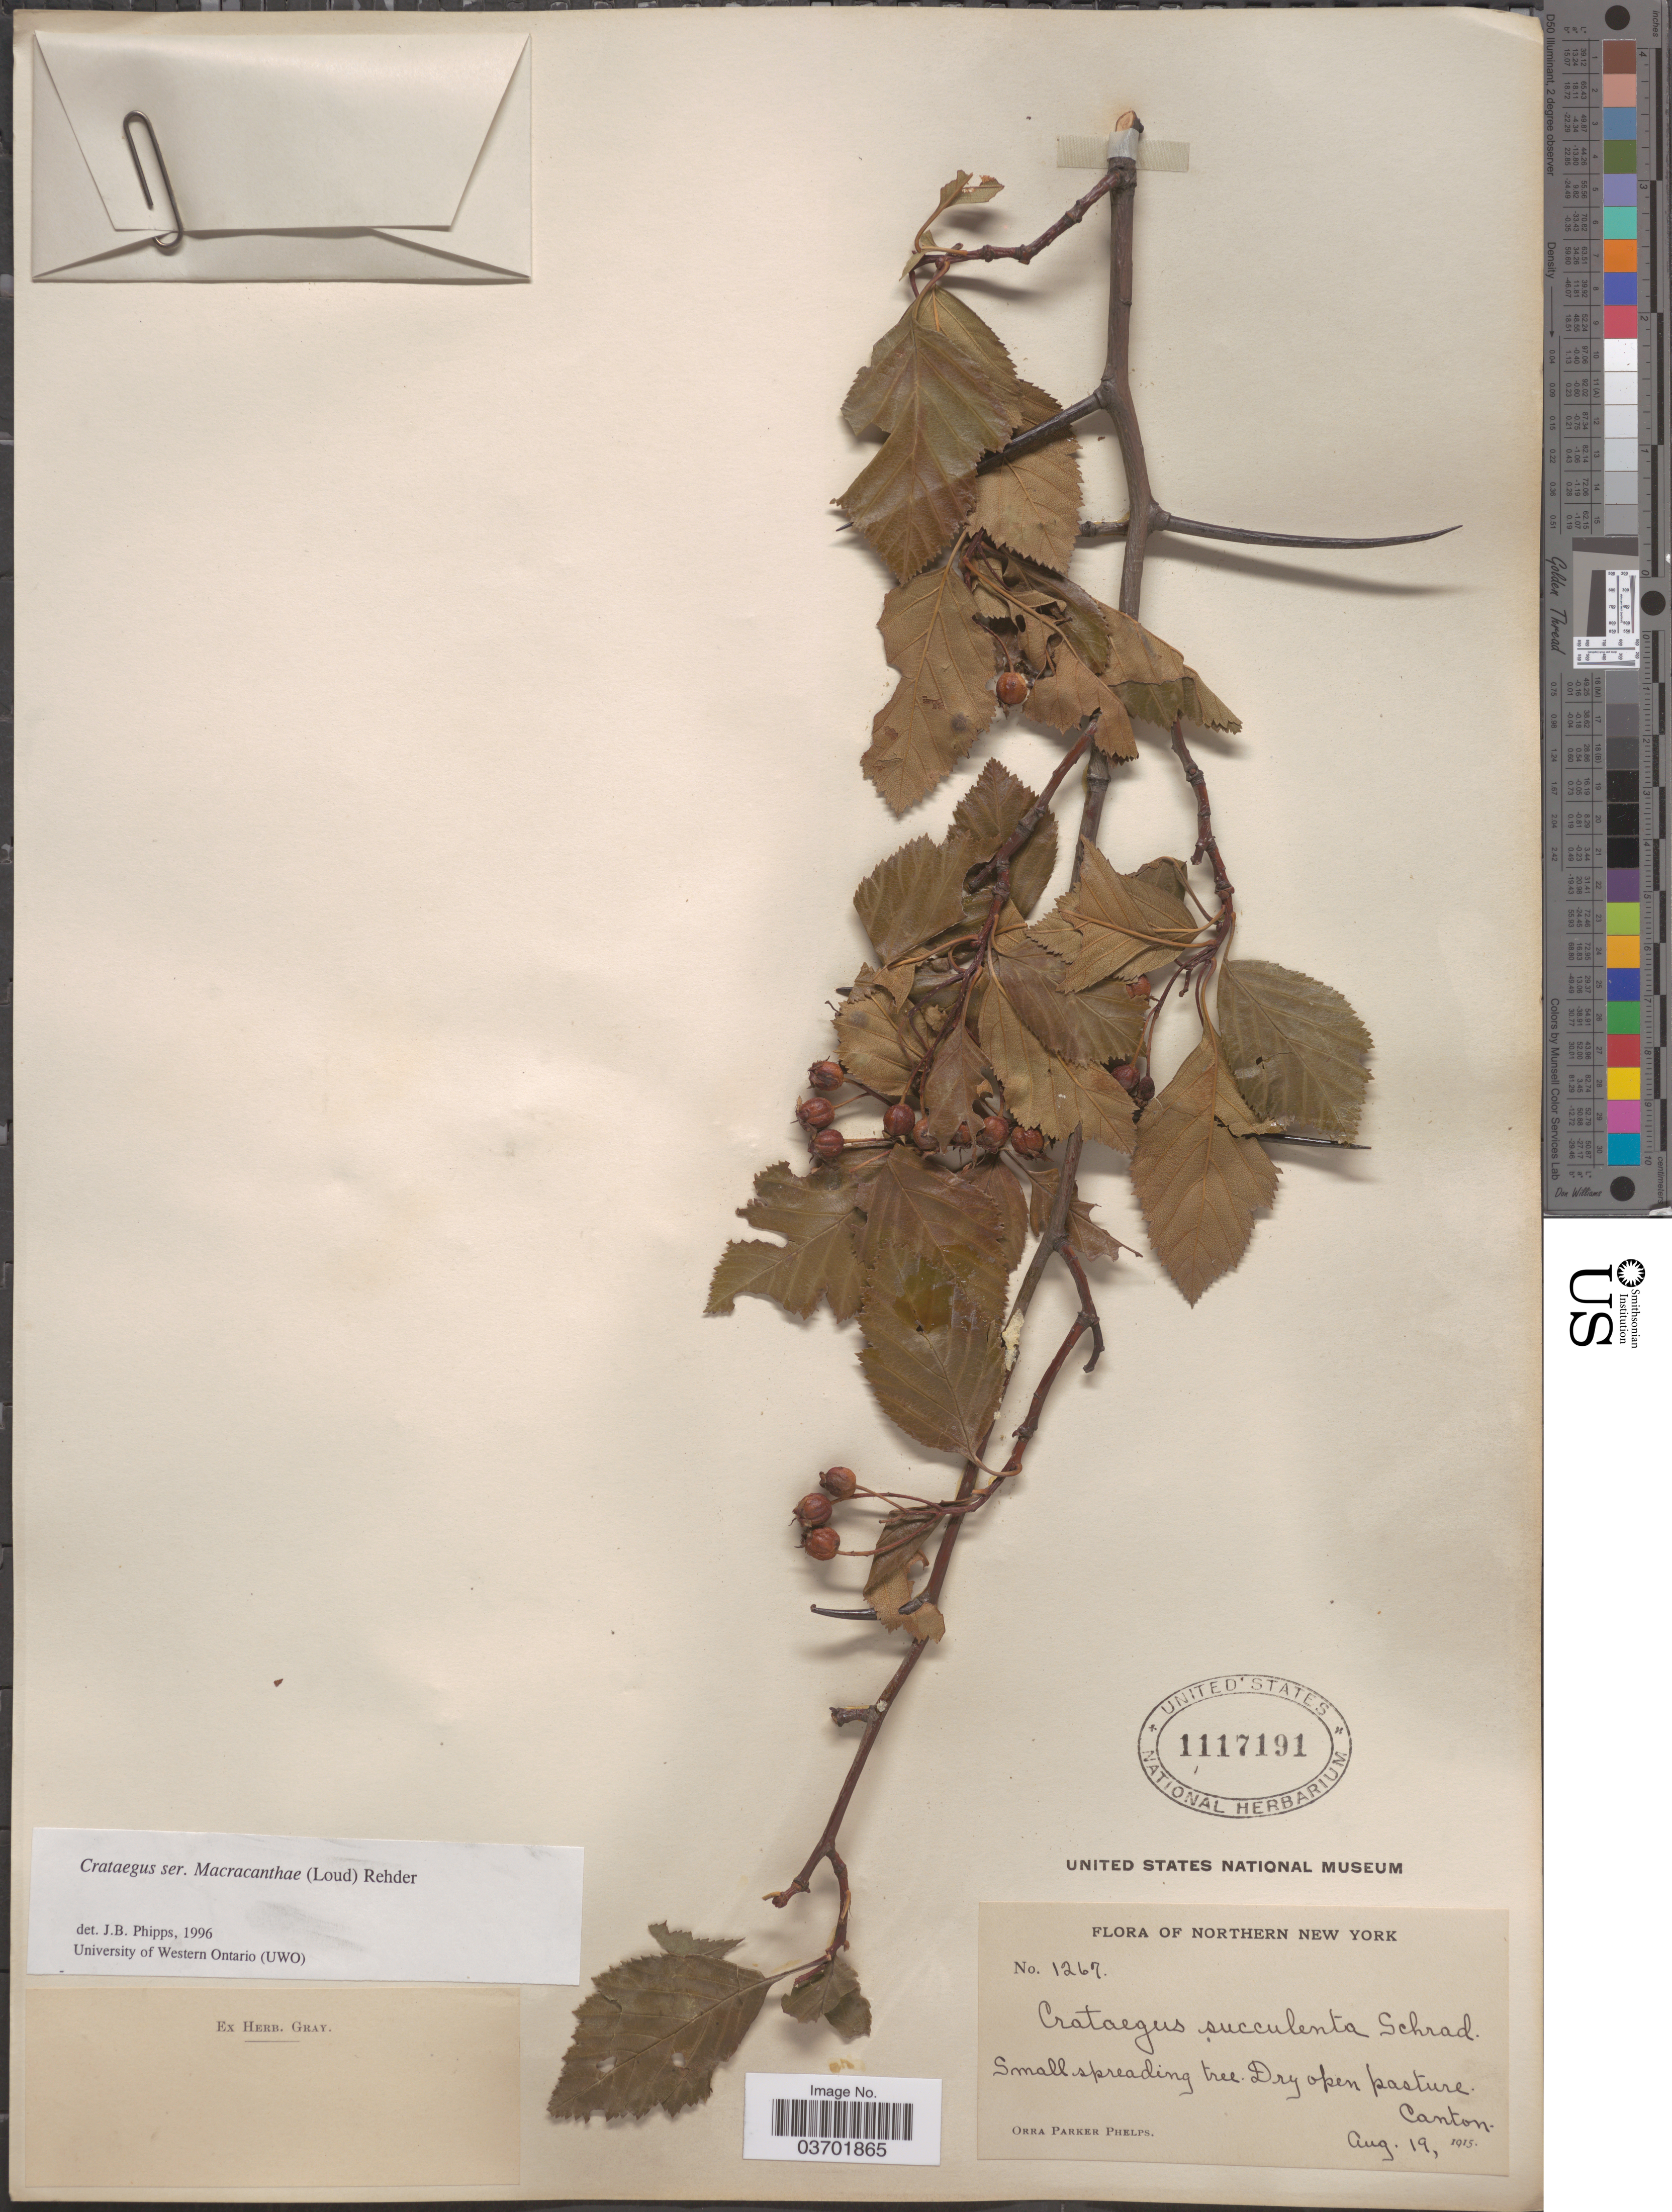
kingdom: Plantae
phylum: Tracheophyta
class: Magnoliopsida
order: Rosales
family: Rosaceae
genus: Crataegus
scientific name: Crataegus succulenta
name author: Schrad. ex Link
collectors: O. P. Phelps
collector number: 1267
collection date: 1915-08-19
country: United States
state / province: New York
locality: Northern New York. Canton.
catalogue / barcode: US 1117191